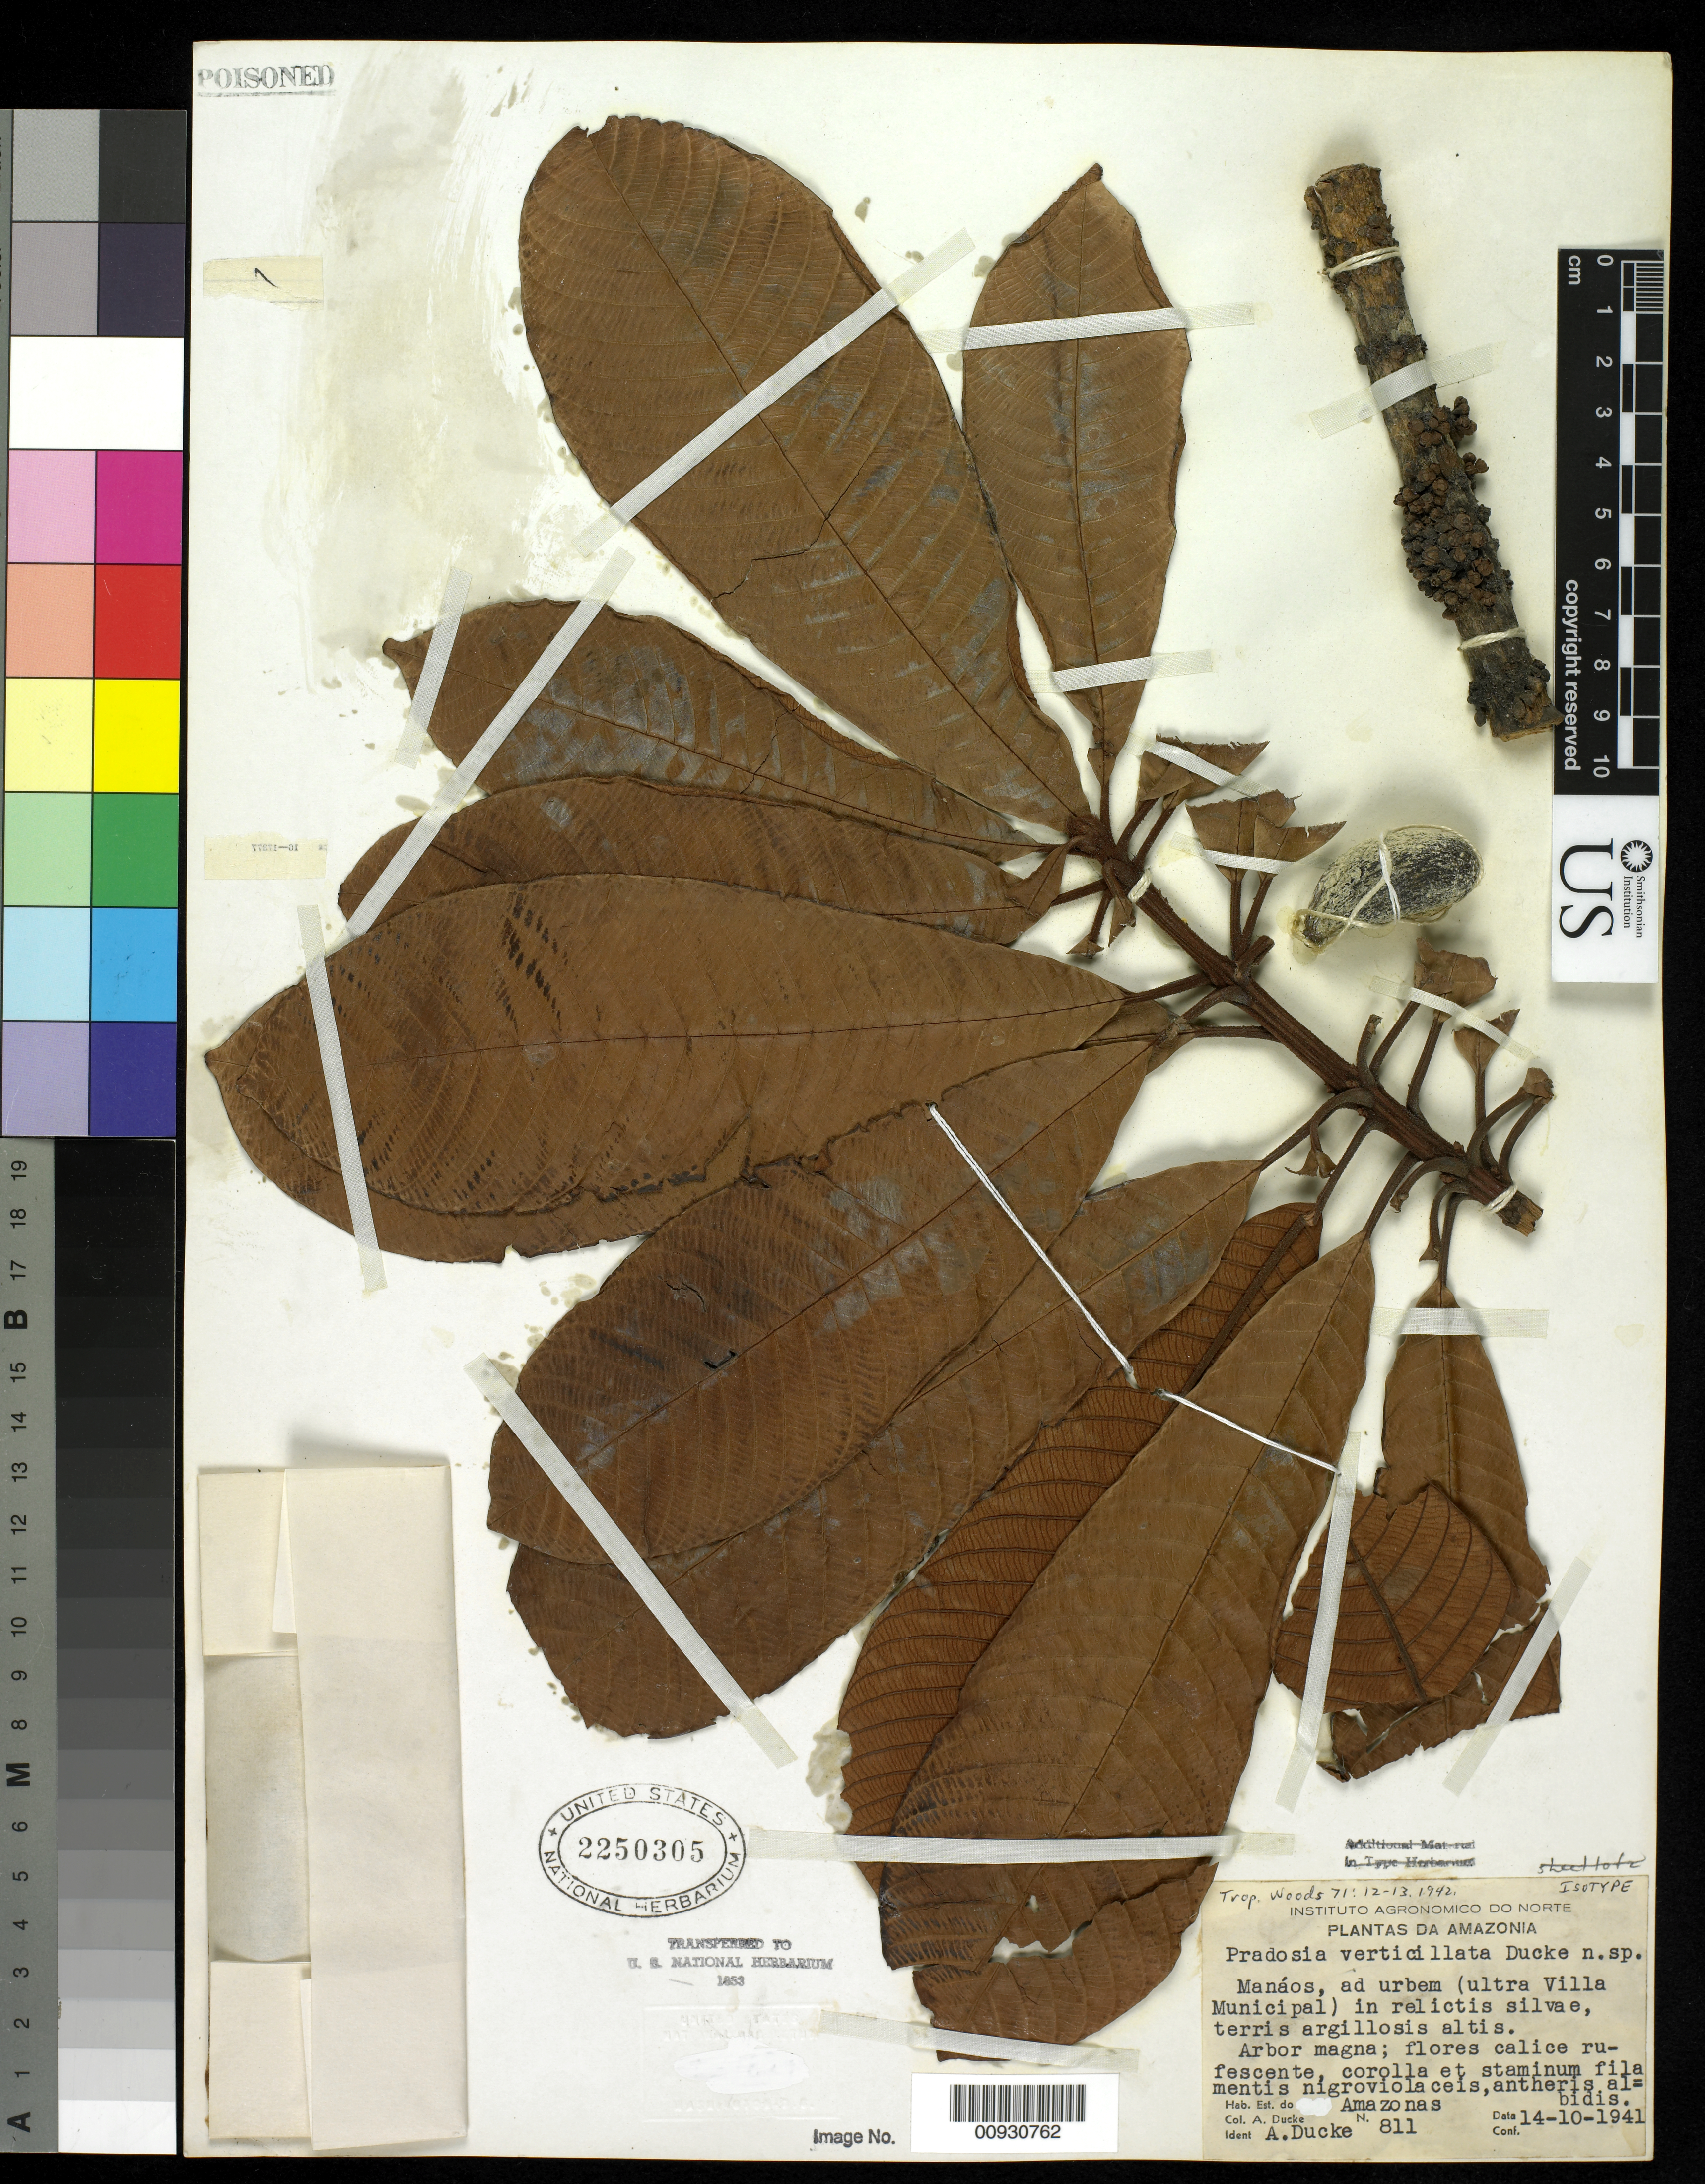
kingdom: Plantae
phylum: Tracheophyta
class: Magnoliopsida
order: Ericales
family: Sapotaceae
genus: Pradosia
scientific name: Pradosia verticillata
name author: Ducke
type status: Isotype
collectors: A. Ducke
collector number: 811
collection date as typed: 14 Oct 1941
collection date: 1941-10-14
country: Brazil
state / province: Amazonas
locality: Manáos.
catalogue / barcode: US 2250305